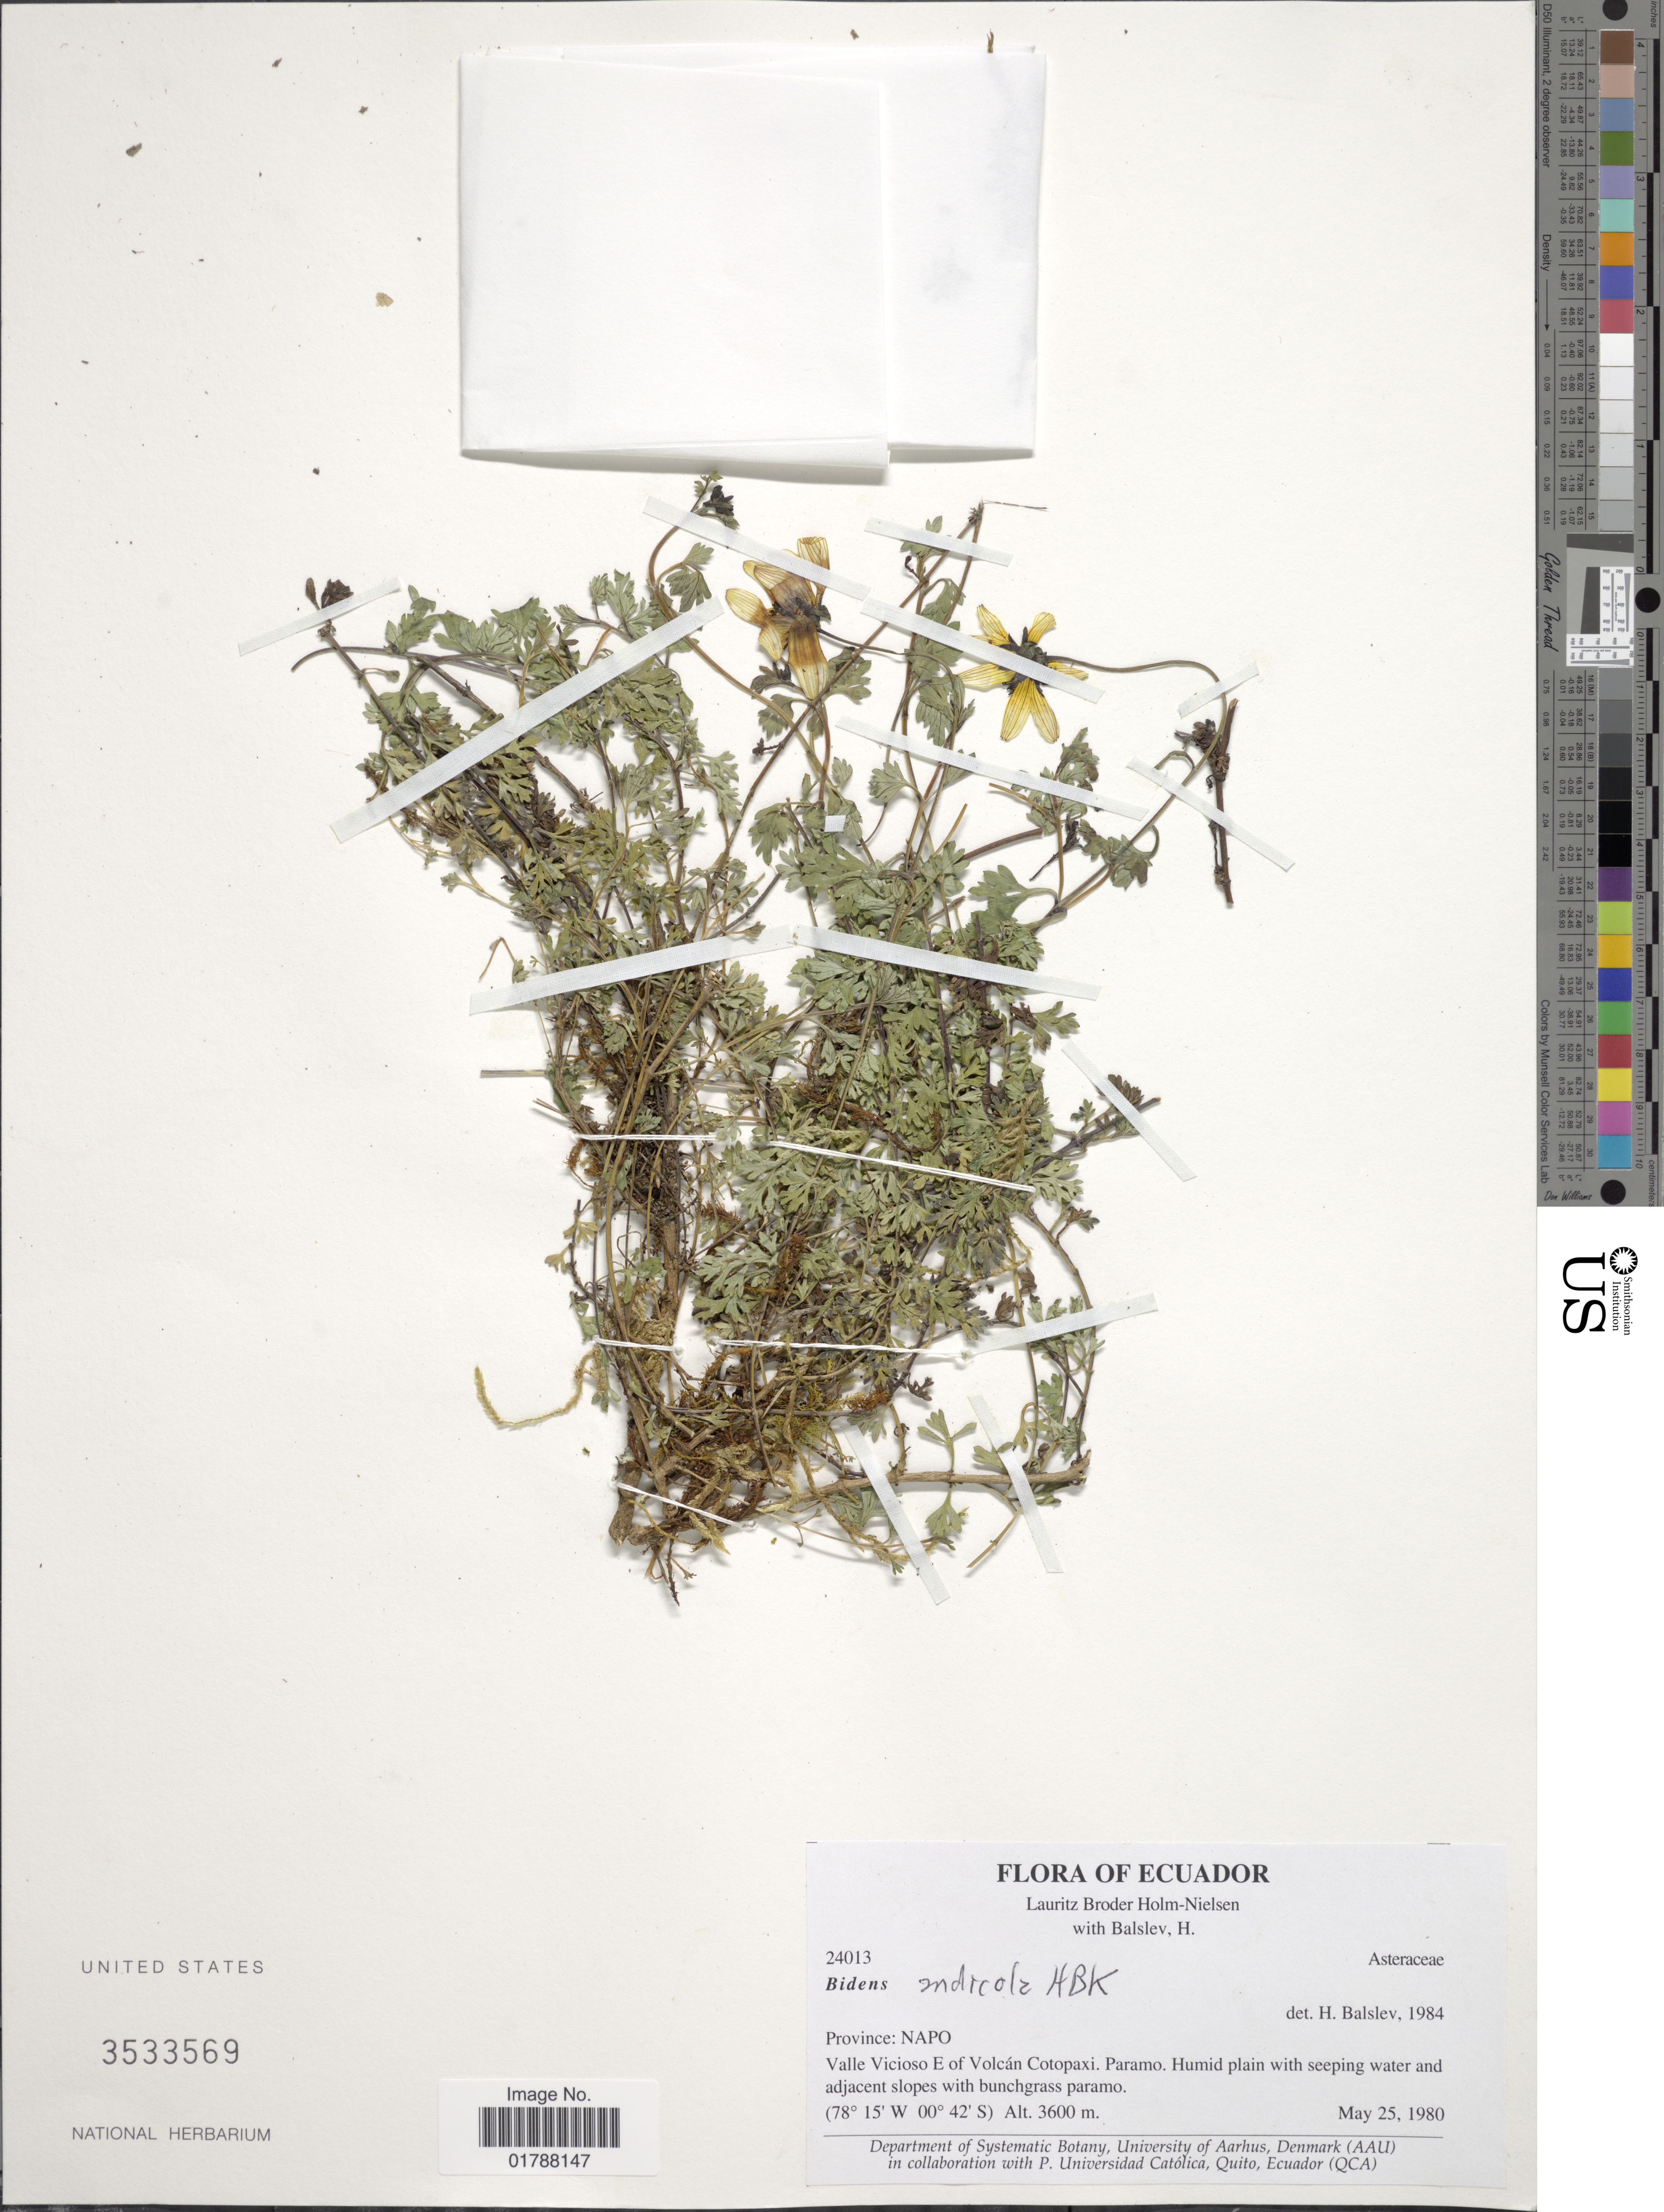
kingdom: Plantae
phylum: Tracheophyta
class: Magnoliopsida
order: Asterales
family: Asteraceae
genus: Bidens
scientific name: Bidens andicola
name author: Kunth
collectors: L. B. Holm-Nielsen & H. Balslev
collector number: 24013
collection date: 1980-05-25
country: Ecuador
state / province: Napo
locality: Province: Napo, Valle Vicioso E of Volcan Cotopaxi, Paramo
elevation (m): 3600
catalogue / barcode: US 3533569